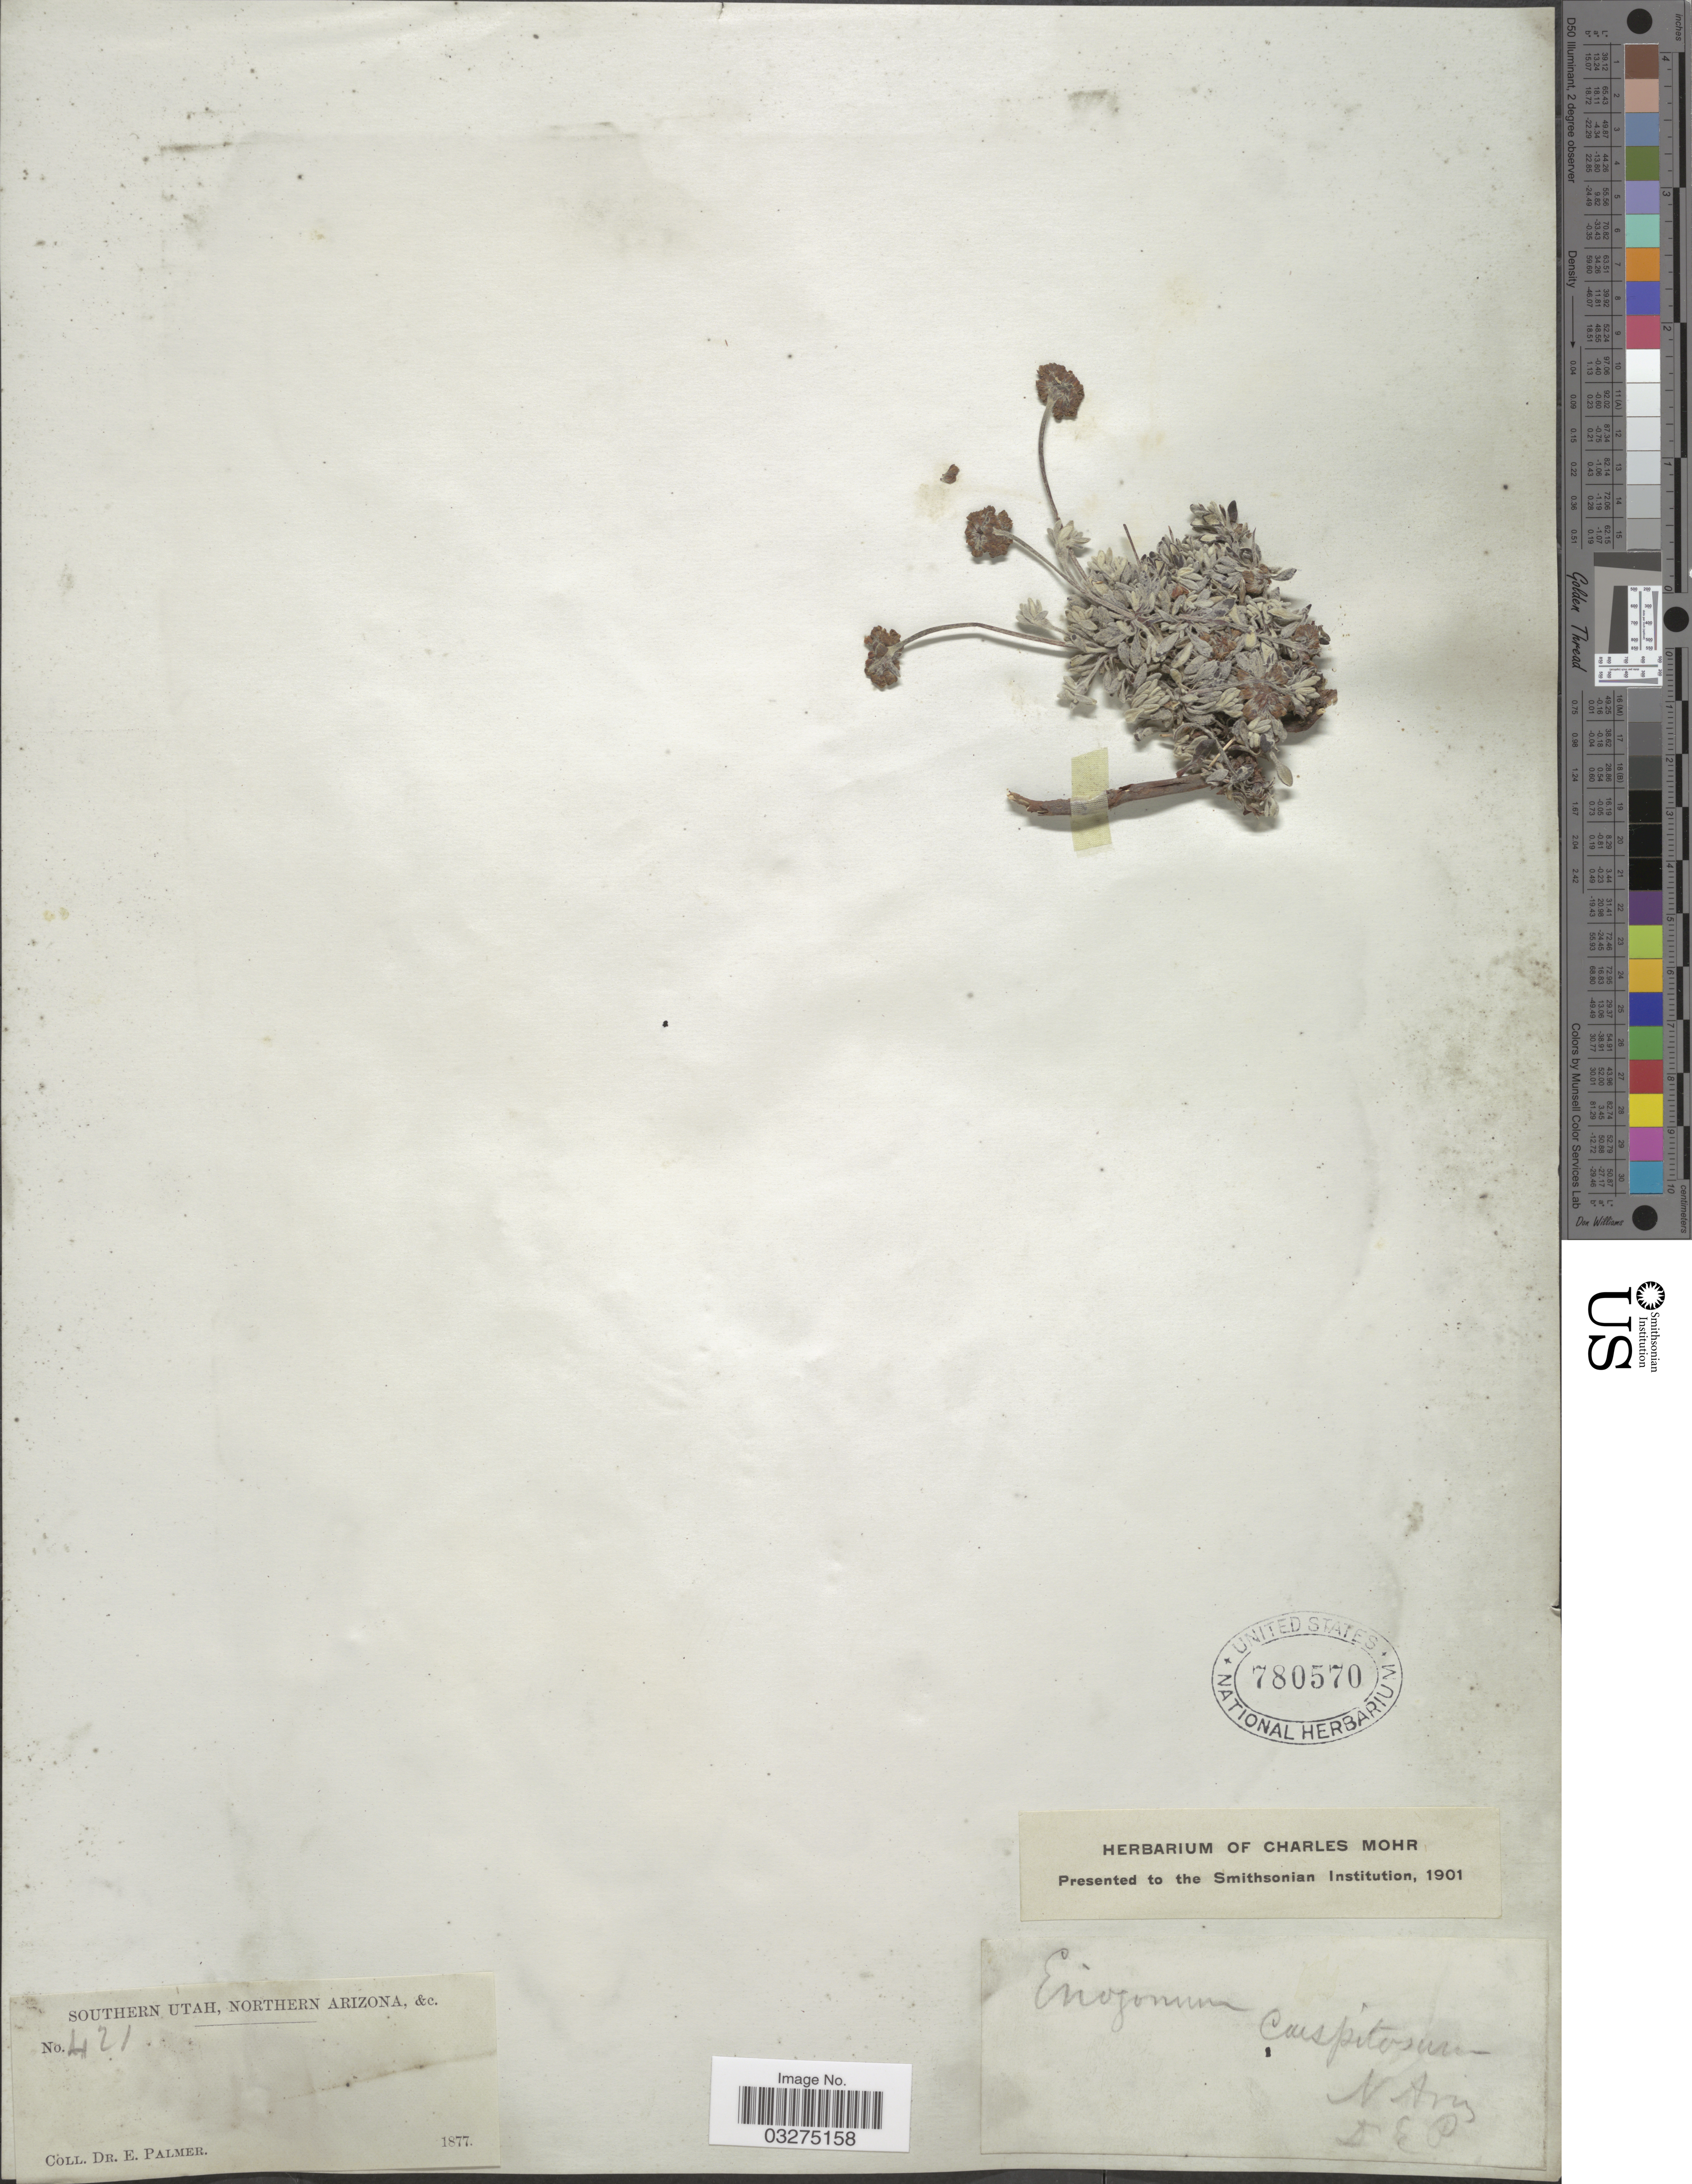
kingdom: Plantae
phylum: Tracheophyta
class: Magnoliopsida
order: Caryophyllales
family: Polygonaceae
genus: Eriogonum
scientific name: Eriogonum caespitosum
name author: Nutt.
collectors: E. Palmer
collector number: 421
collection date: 1877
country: United States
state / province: Arizona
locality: Northern Arizona.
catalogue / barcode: US 780570